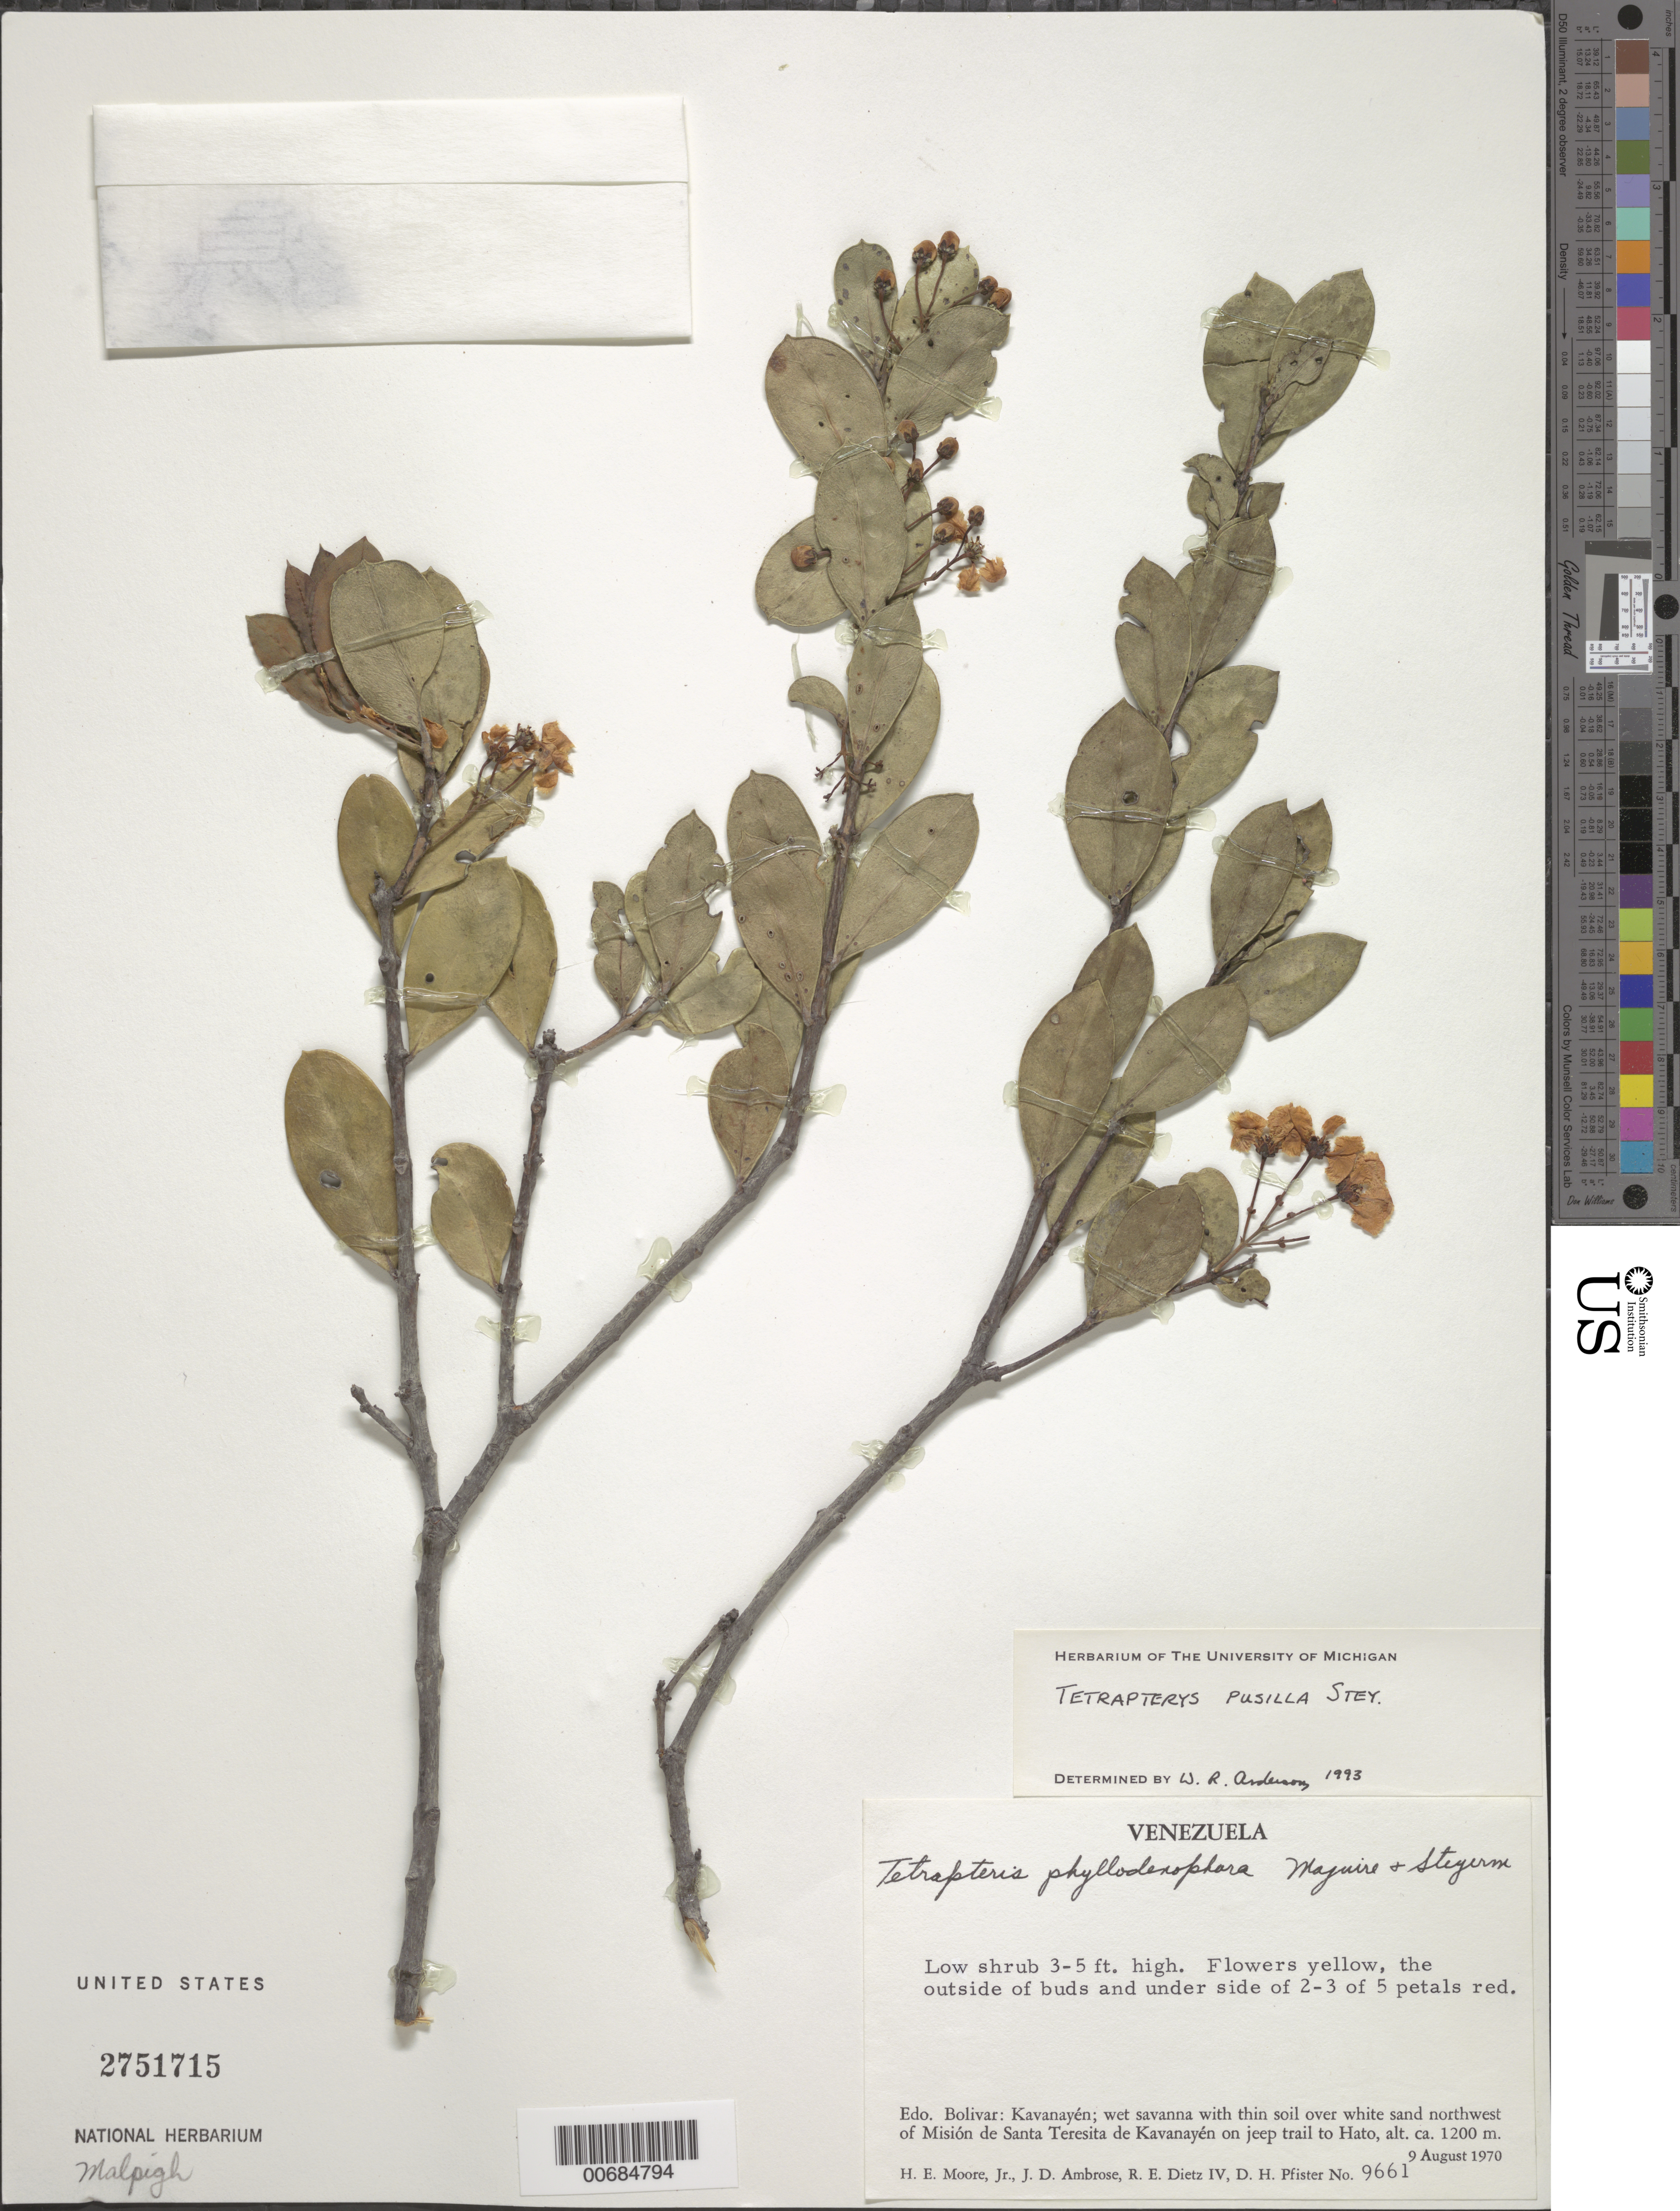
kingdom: Plantae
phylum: Tracheophyta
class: Magnoliopsida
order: Malpighiales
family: Malpighiaceae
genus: Glicophyllum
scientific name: Glicophyllum pusillum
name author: (Steyerm.) R.F. Almeida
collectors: H. E. Moore, J. D. Ambrose, R. Dietz & D. H. Pfister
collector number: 9661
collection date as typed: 9-Aug-70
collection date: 1970-08-09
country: Venezuela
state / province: Bolívar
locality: Kavanayén, NW of Misión de Santa Teresita de Kavanayén on jeep trail to Hato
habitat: Wet savanna with thin soil over white sand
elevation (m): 1200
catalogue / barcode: US 2751715